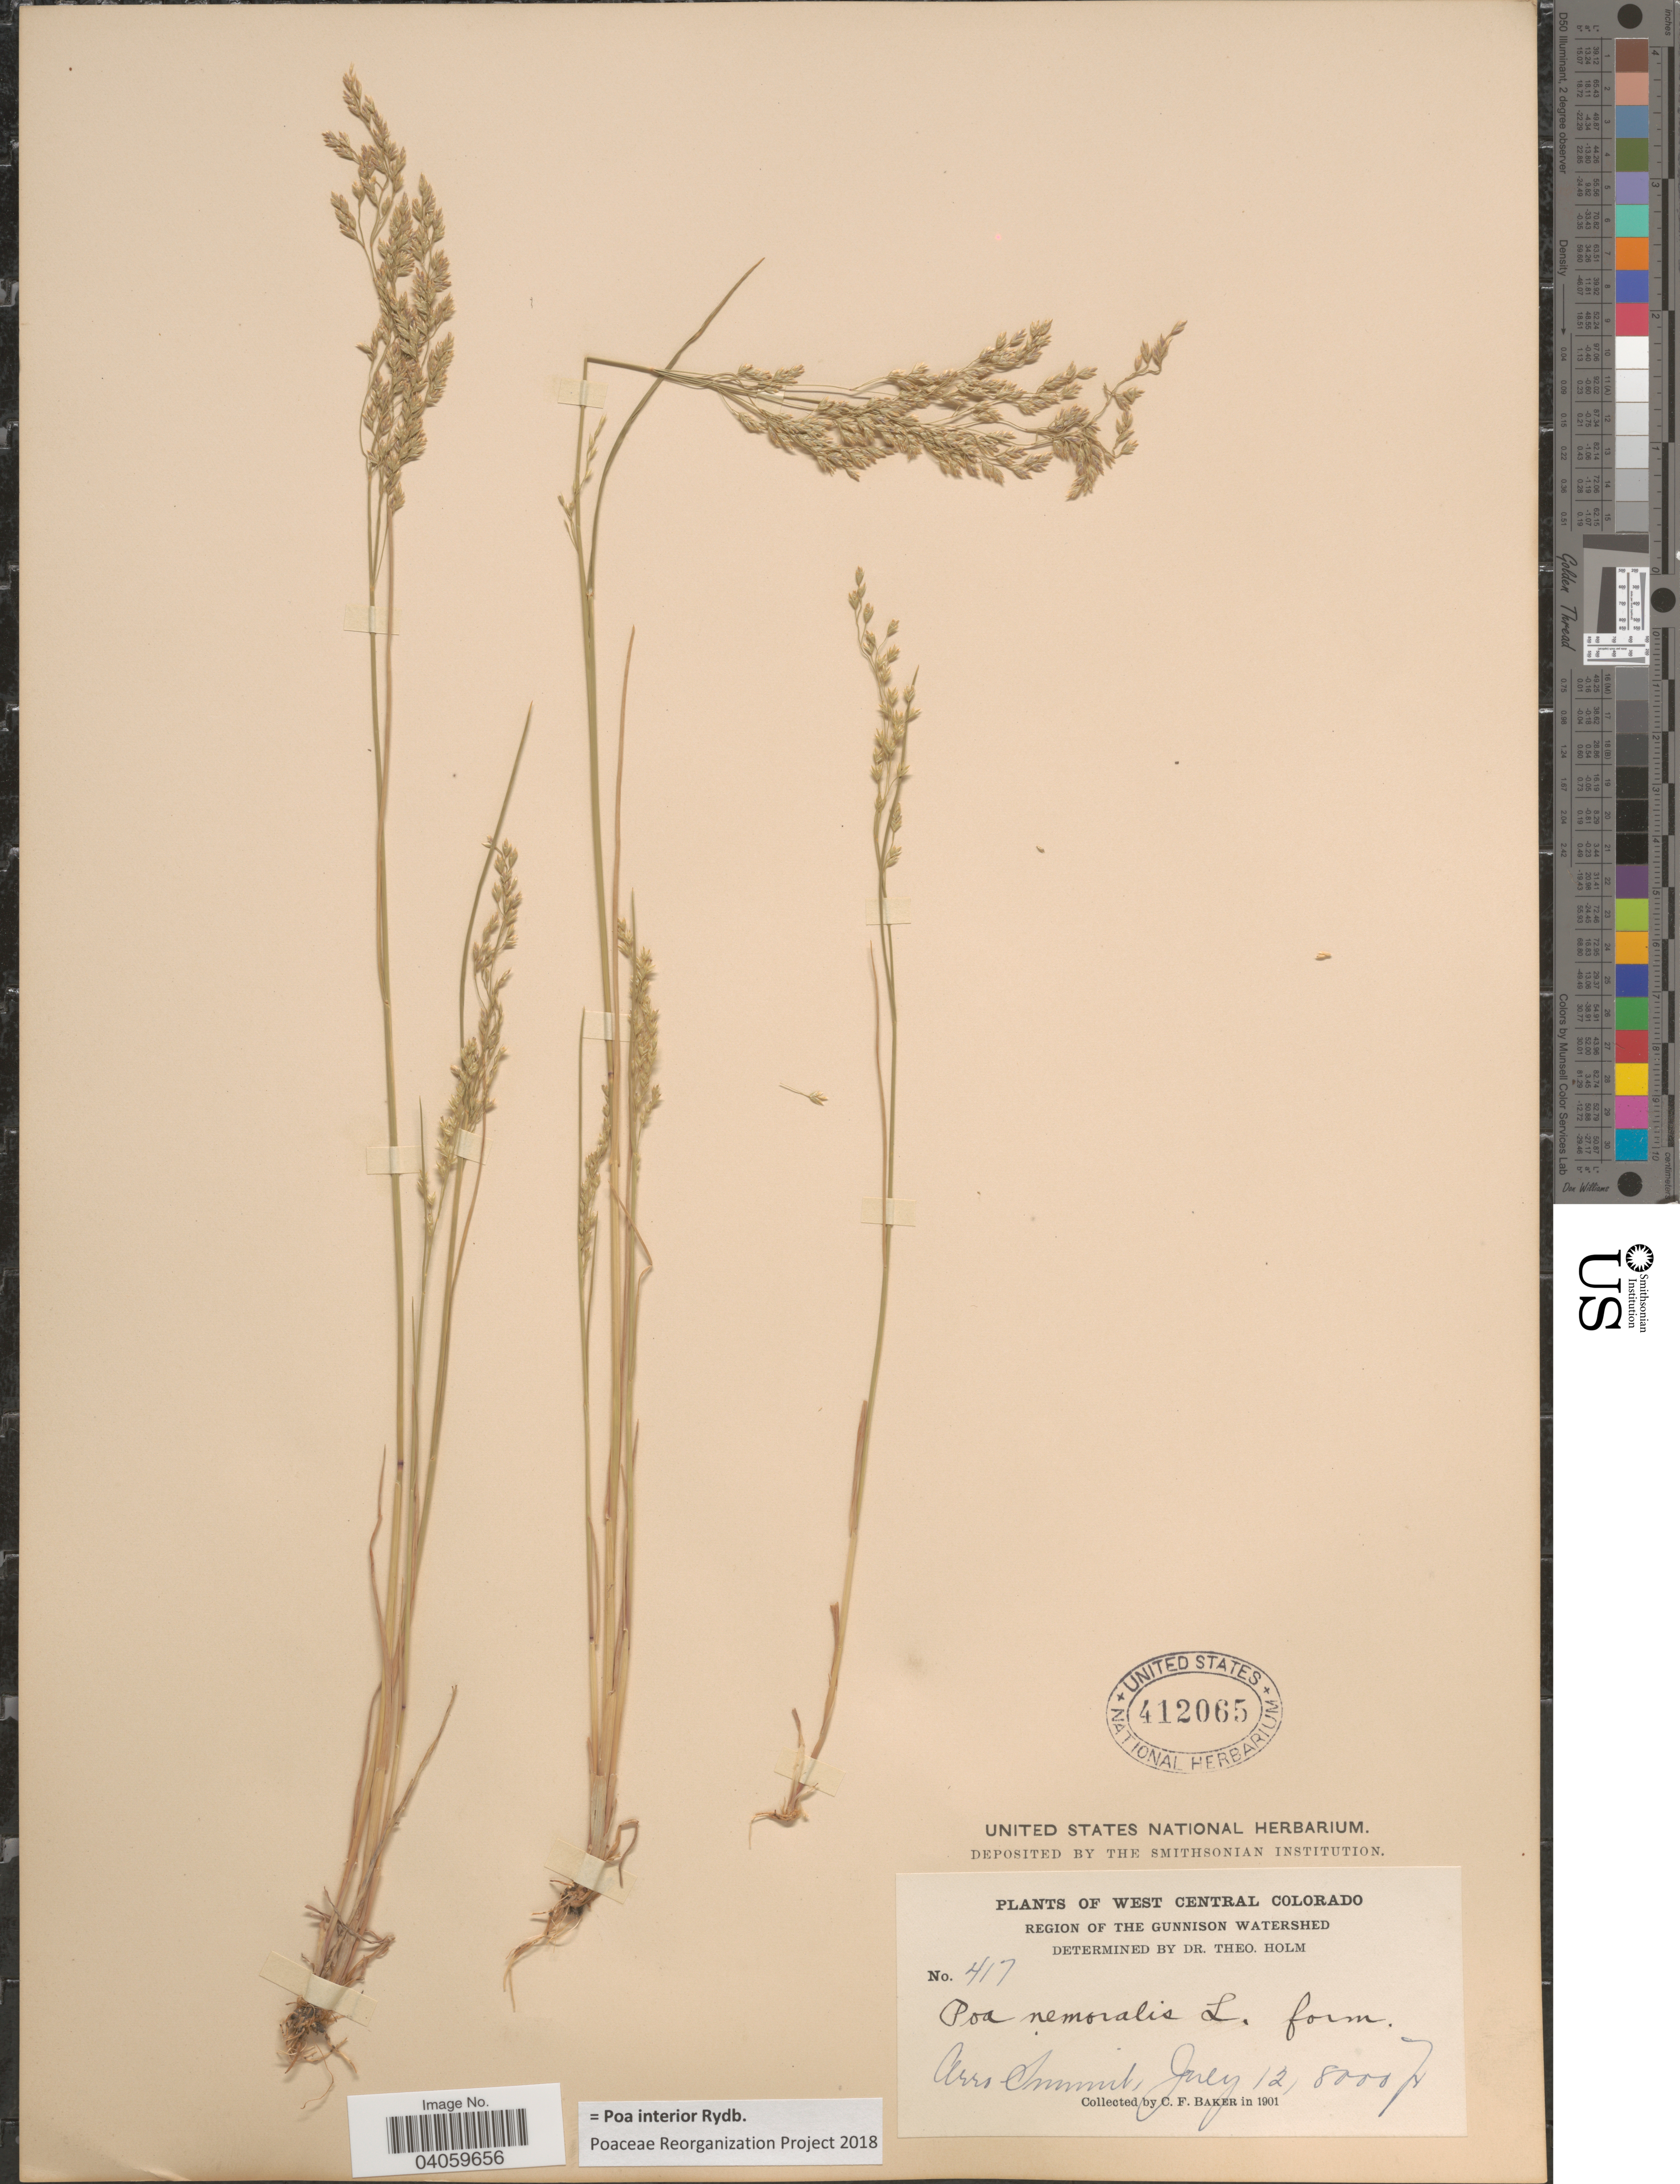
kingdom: Plantae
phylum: Tracheophyta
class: Liliopsida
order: Poales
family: Poaceae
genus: Poa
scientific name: Poa interior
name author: Rydb.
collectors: C. F. Baker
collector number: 417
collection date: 1901-07-12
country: United States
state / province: Colorado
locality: West Central Colorado. Region of the Gunnison Watershed. Cerro Summit.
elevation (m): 2438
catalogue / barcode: US 412065